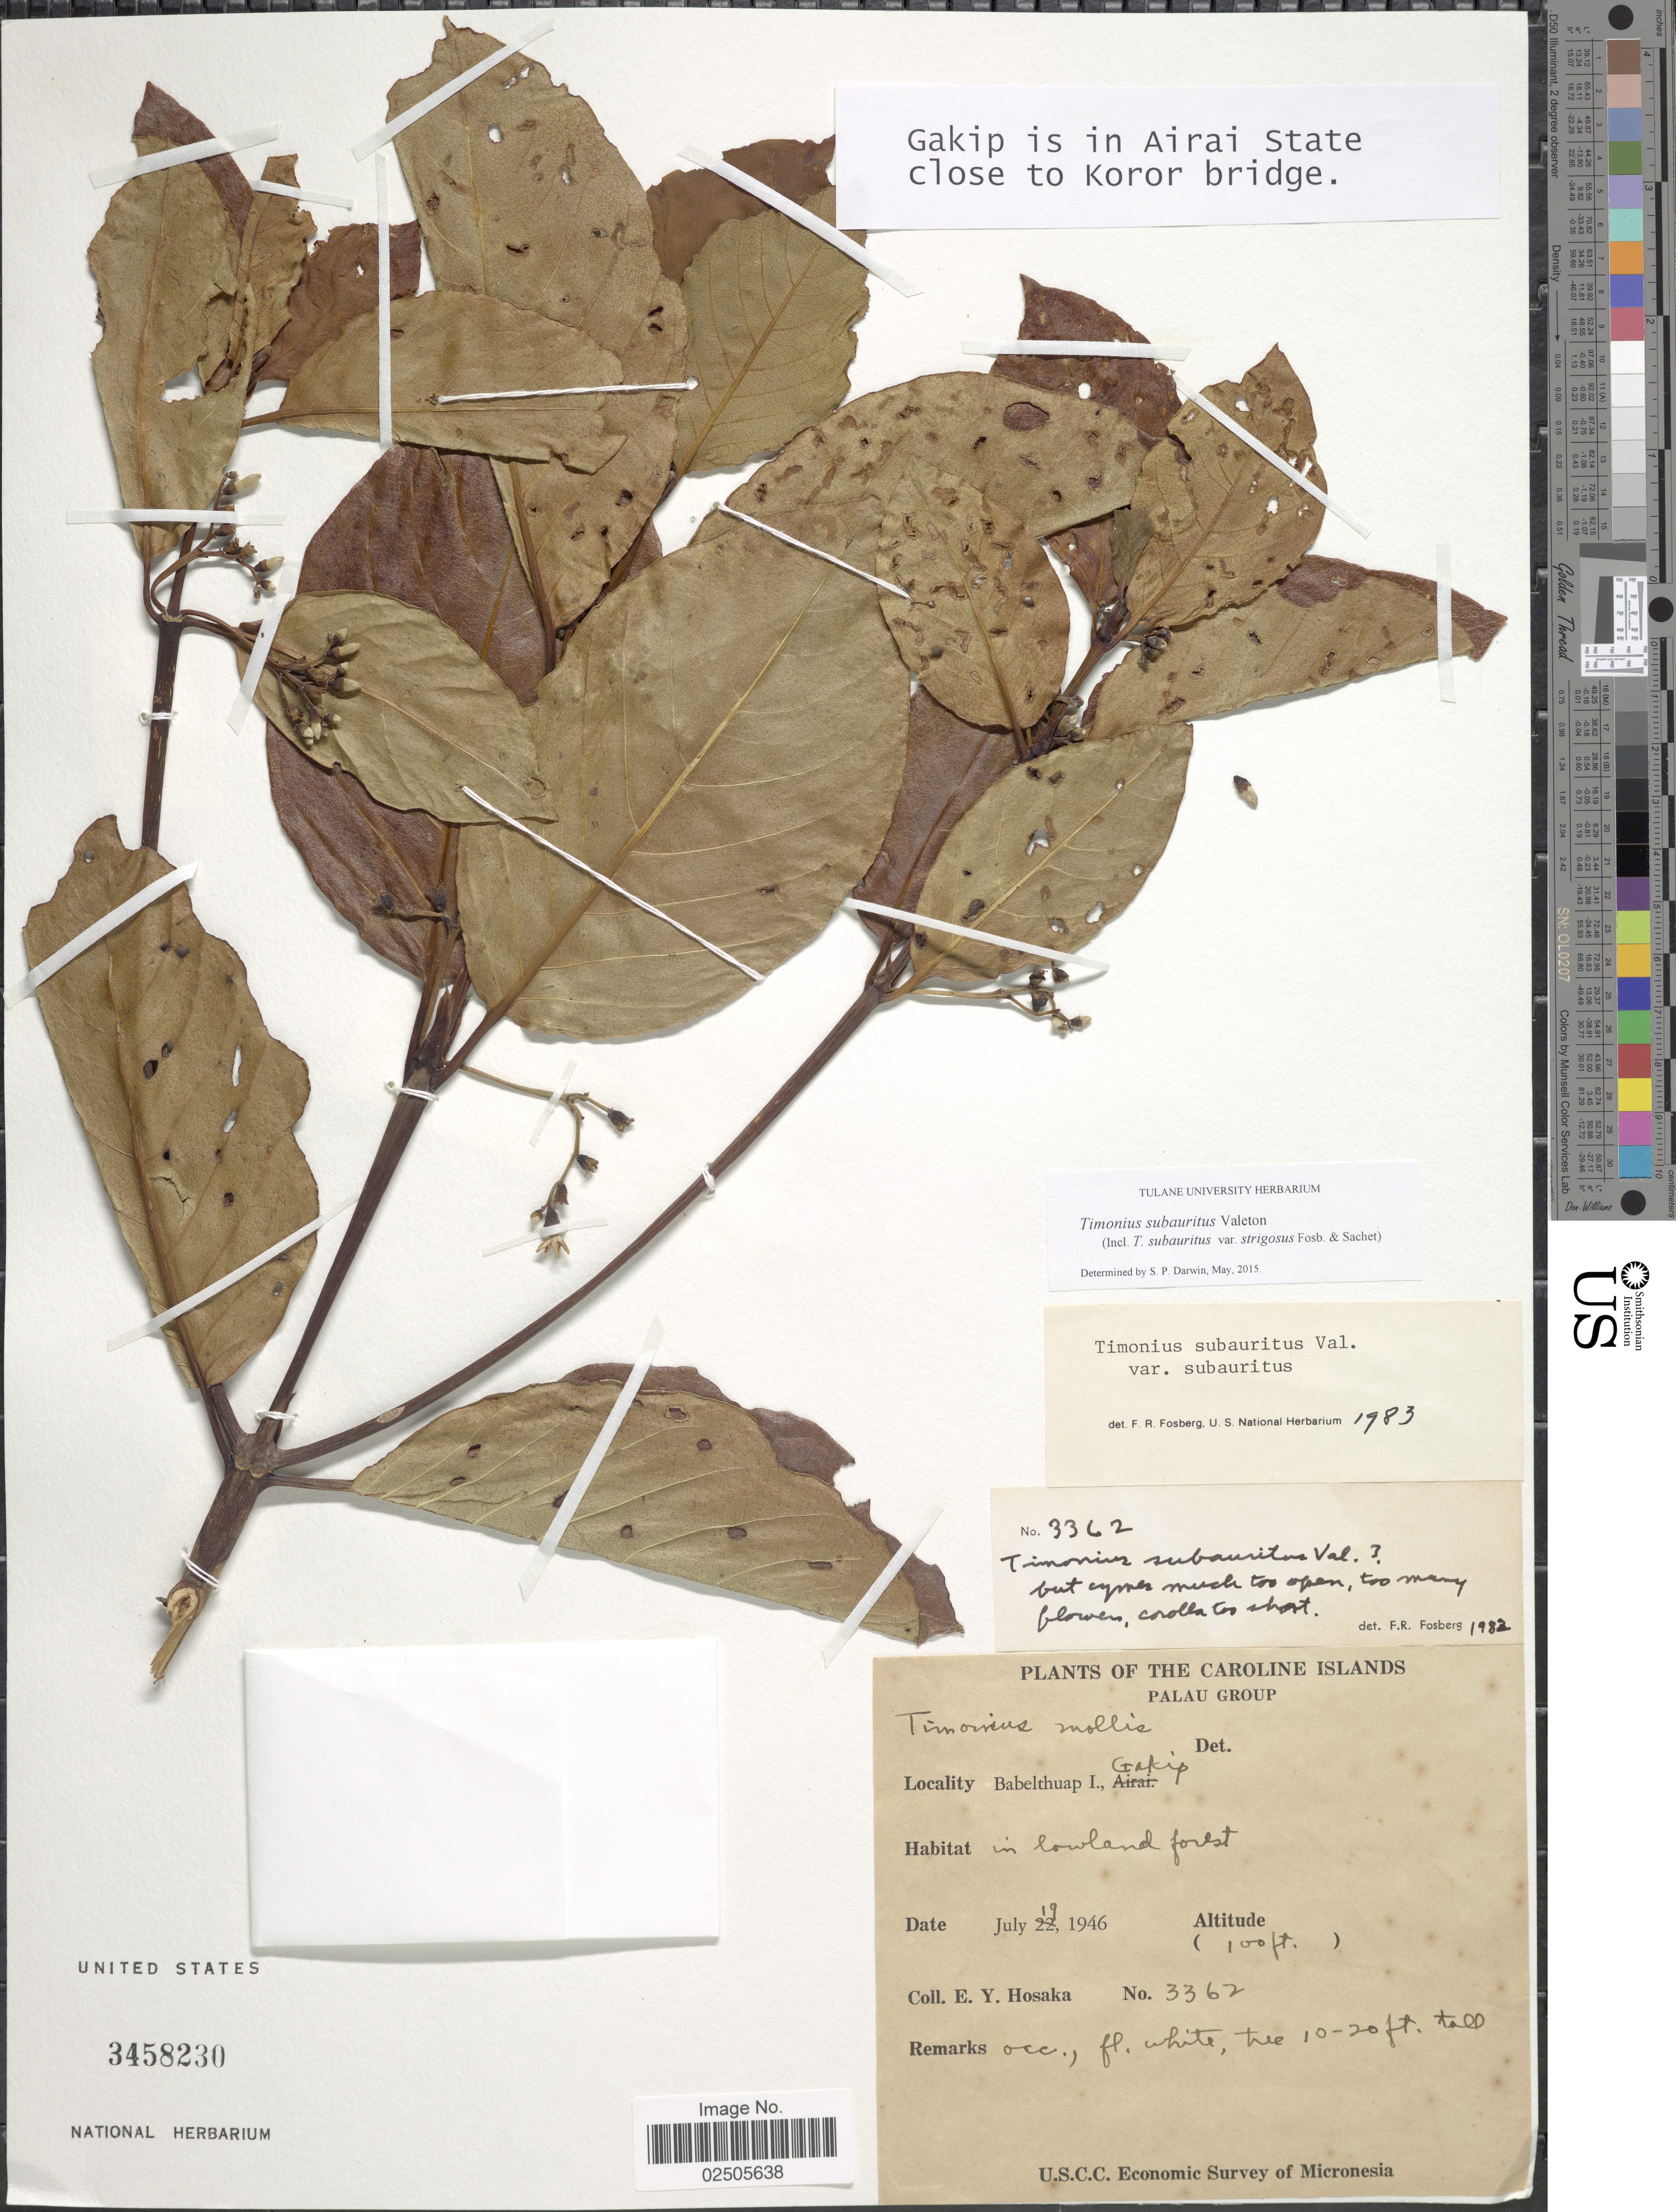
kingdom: Plantae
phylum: Tracheophyta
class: Magnoliopsida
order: Gentianales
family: Rubiaceae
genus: Timonius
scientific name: Timonius subauritus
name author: Valeton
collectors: E. Y. Hosaka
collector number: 3362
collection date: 1946-07-19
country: Palau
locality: The Caroline Islands, Palau Group, Babelthuap I., Gakip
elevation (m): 30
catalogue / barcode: US 3458230